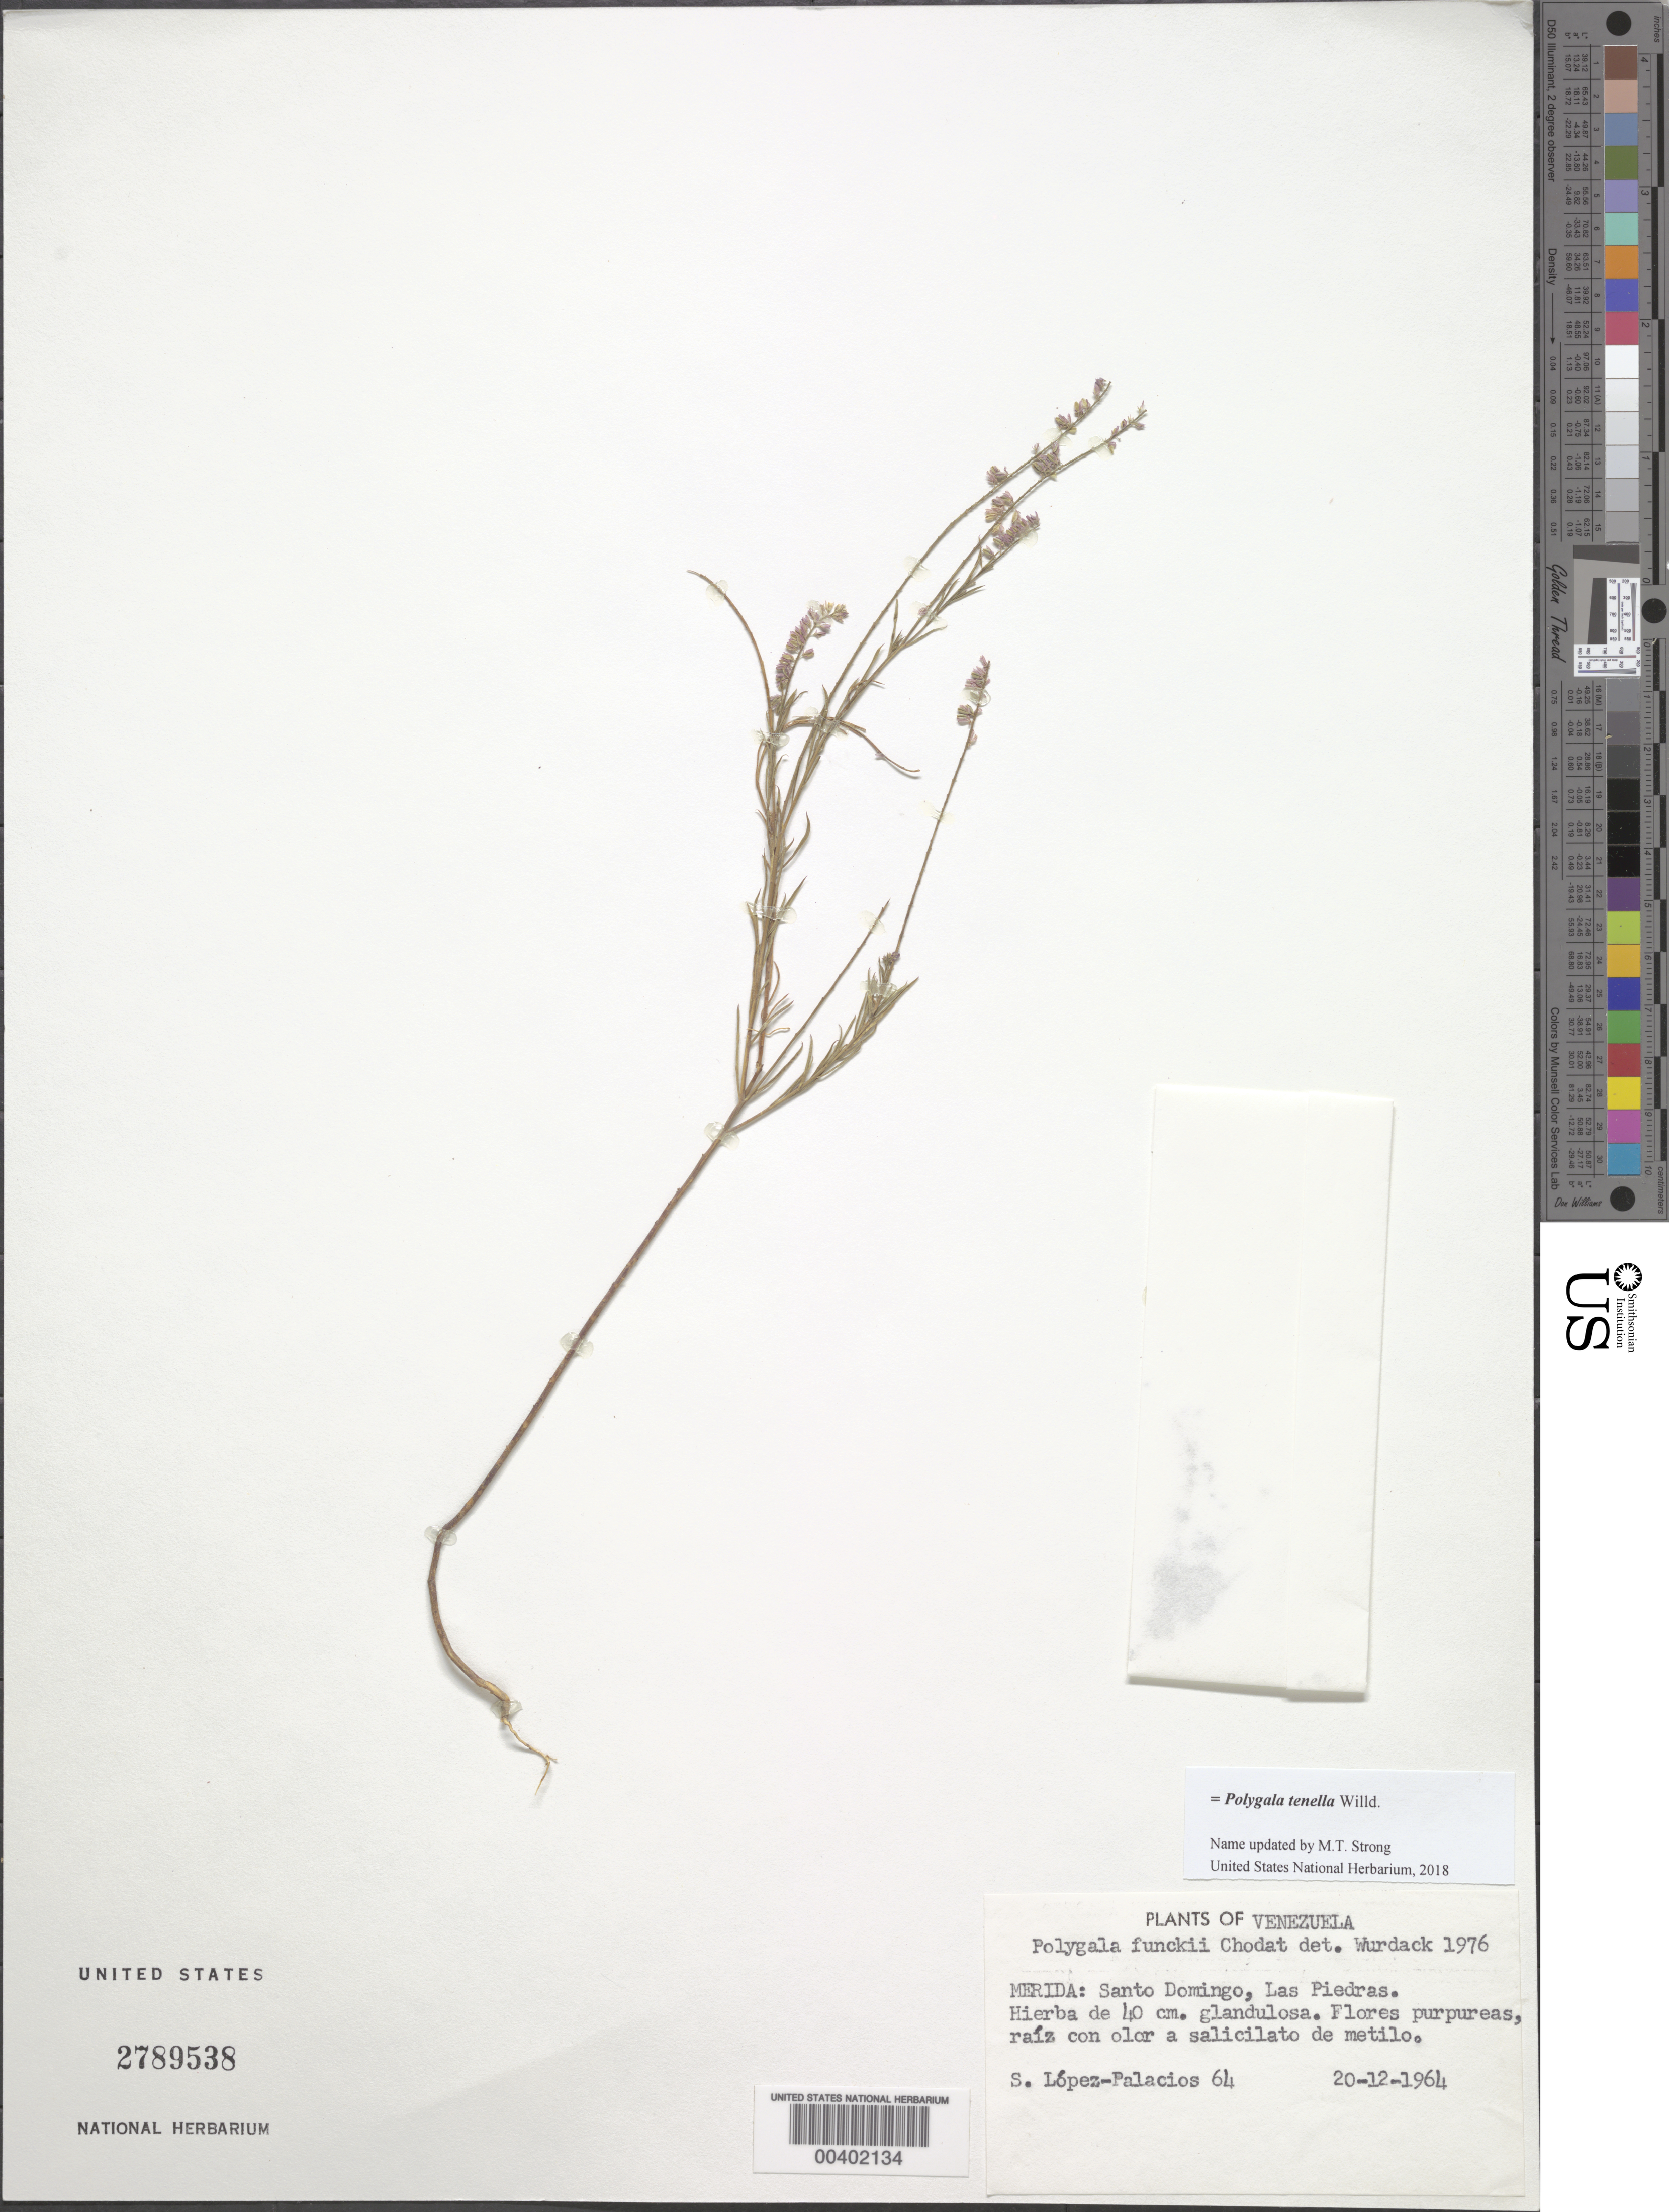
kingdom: Plantae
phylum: Tracheophyta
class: Magnoliopsida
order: Fabales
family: Polygalaceae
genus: Polygala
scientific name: Polygala funckii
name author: Chodat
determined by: Wurdack, John J., (US), US (UNITED STATES)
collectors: S. López-Palacios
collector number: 64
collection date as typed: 20 Dec 1964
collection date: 1964-12-20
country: Venezuela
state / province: Mérida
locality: Santo Domingo, Las Piedras. Santo Domingo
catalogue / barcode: US 2789538